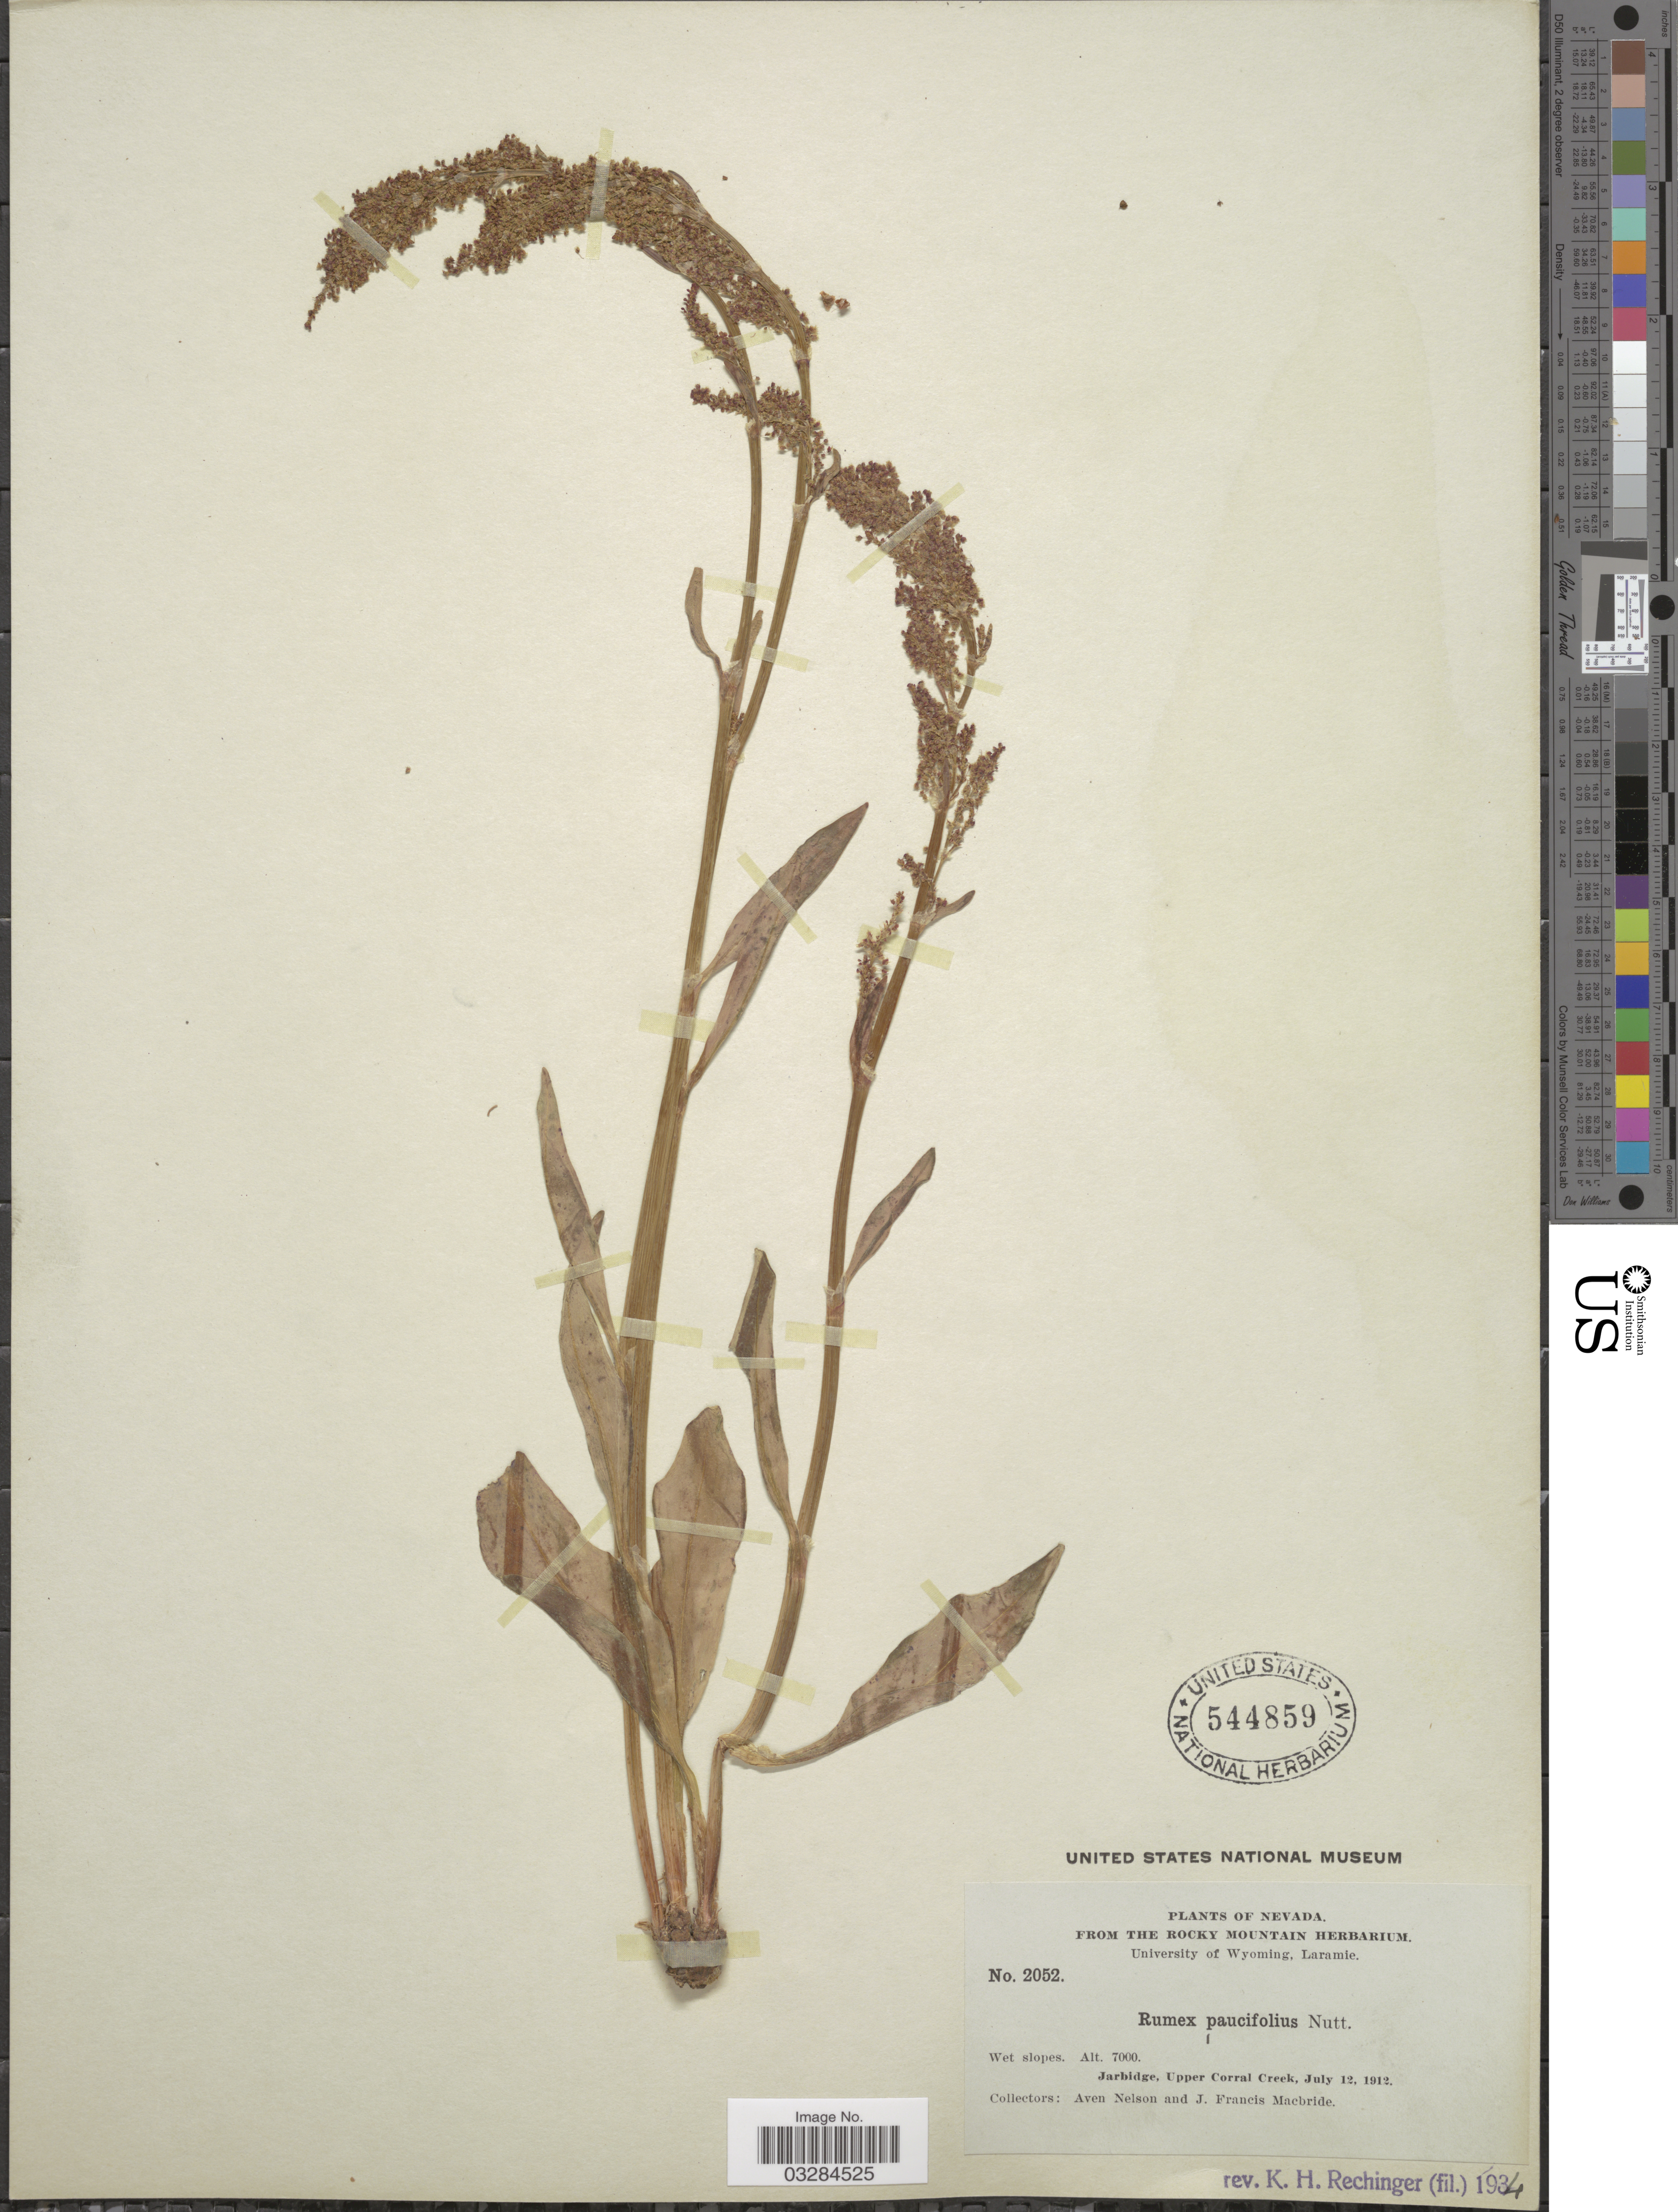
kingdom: Plantae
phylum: Tracheophyta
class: Magnoliopsida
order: Caryophyllales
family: Polygonaceae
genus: Rumex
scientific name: Rumex paucifolius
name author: Nutt.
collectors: A. Nelson & J. F. Macbride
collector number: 2052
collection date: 1912-07-12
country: United States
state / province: Nevada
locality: Jarbridge, Upper Corral Creek.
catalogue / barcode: US 544859